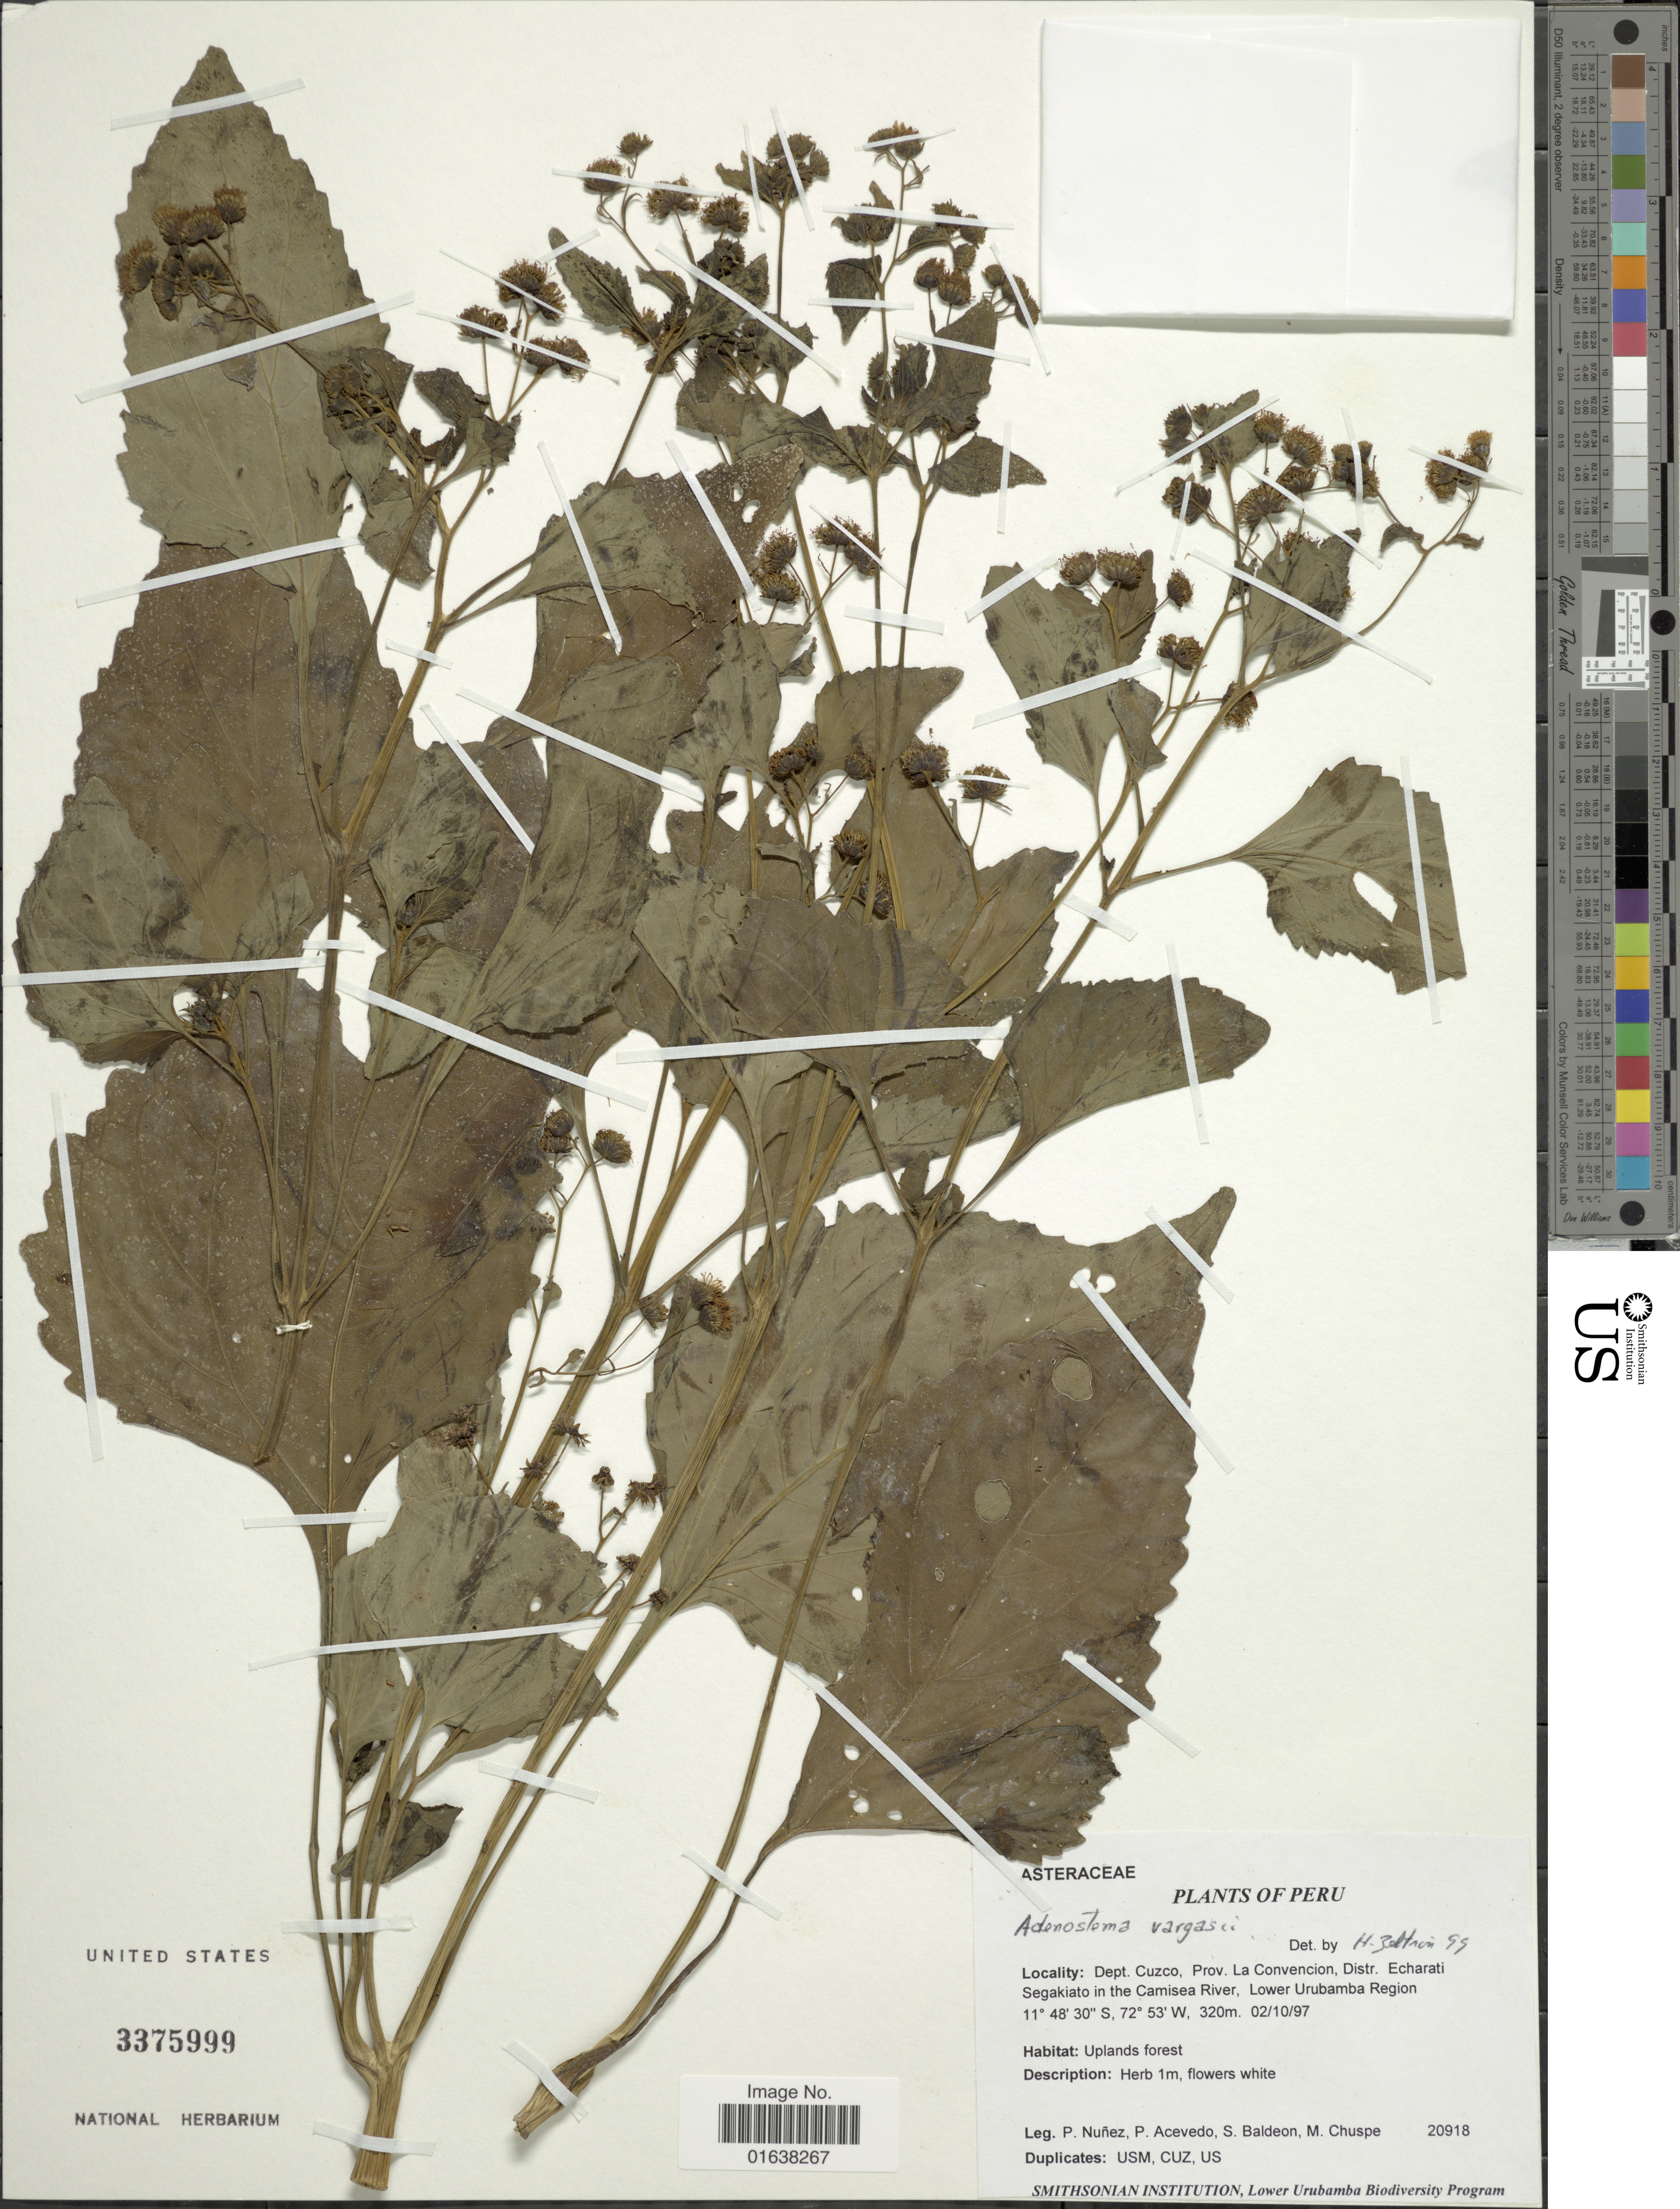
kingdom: Plantae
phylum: Tracheophyta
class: Magnoliopsida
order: Asterales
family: Asteraceae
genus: Adenostemma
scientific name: Adenostemma vargasii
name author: R.M. King & H. Rob.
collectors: P. Nuñez V., P. Acevedo-Rodr., S. Baldeon & M. Chuspe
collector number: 20918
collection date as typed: Transcribed d/m/y: 1/10/97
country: Peru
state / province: Cusco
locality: Peru. Dept. Cuzco, Prov. La Convencion, Distr. Echarati Segakiato in the Camisea River, Lower Urubamba Region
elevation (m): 320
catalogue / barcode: US 3375999